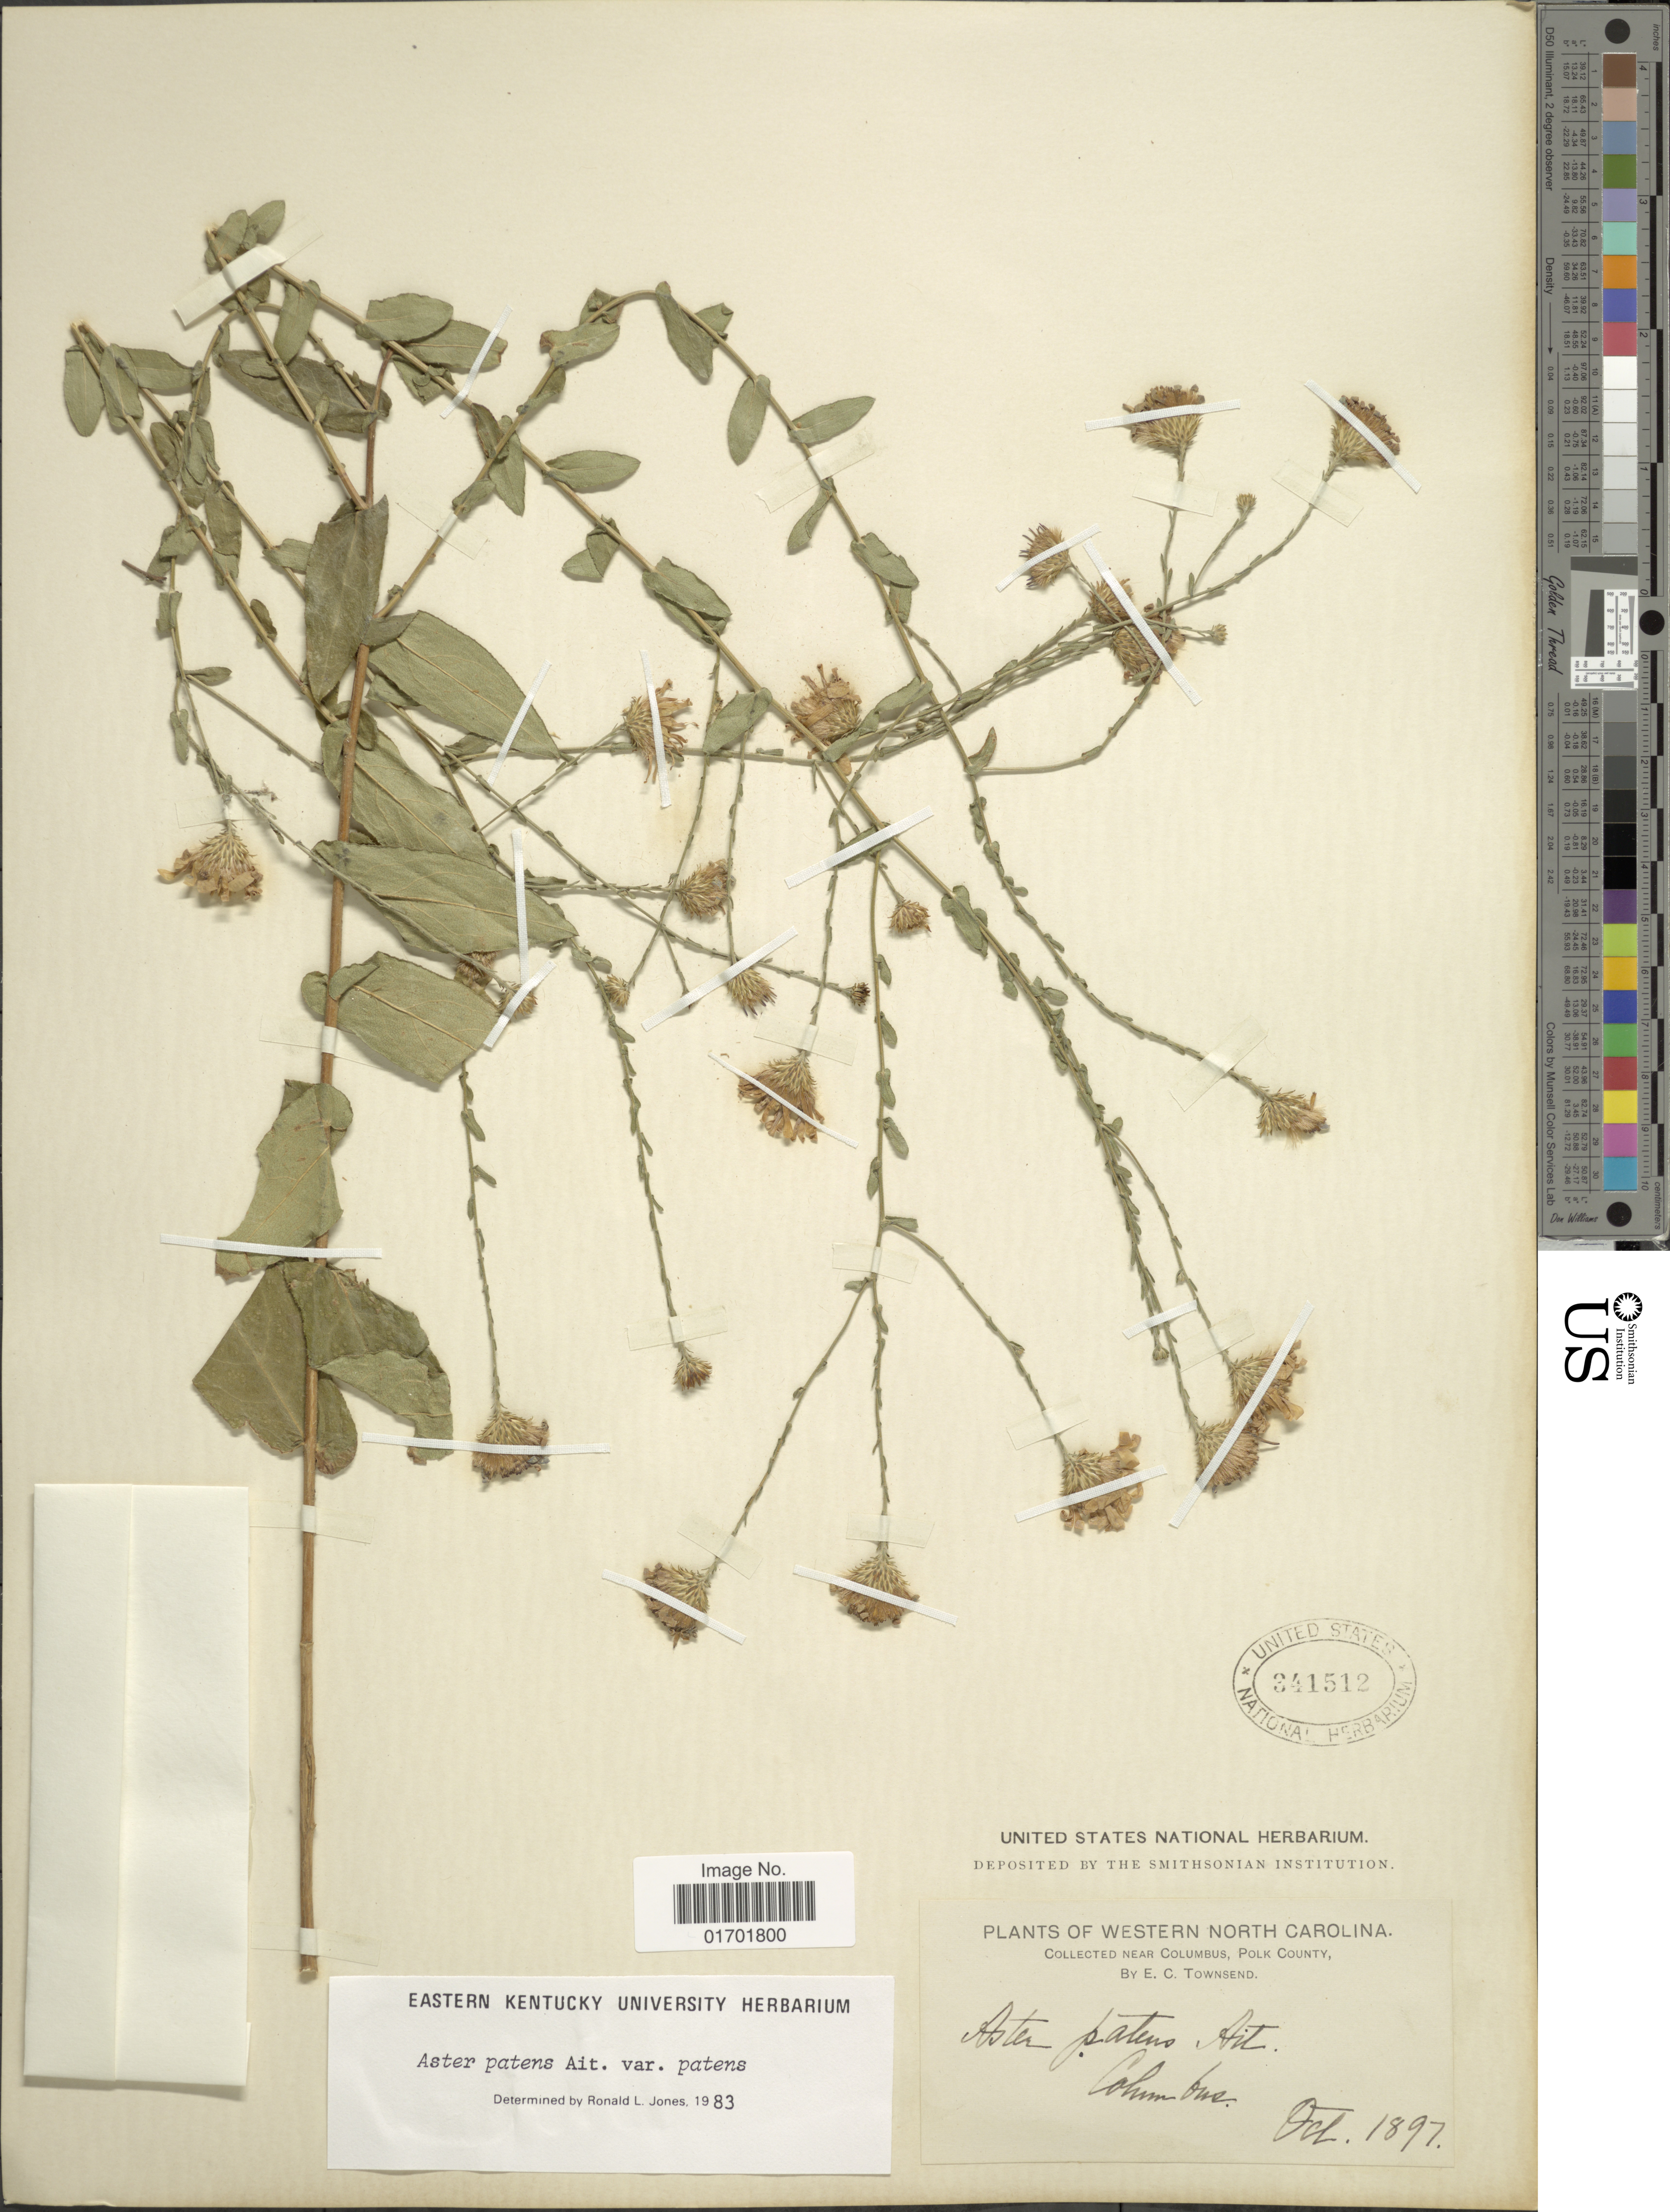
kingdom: Plantae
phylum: Tracheophyta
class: Magnoliopsida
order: Asterales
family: Asteraceae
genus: Symphyotrichum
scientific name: Symphyotrichum patens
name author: (Aiton) G.L. Nesom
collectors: E. C. Townsend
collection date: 1897-10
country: United States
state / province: North Carolina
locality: Western North, near Columbus, Polk County.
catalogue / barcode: US 341512